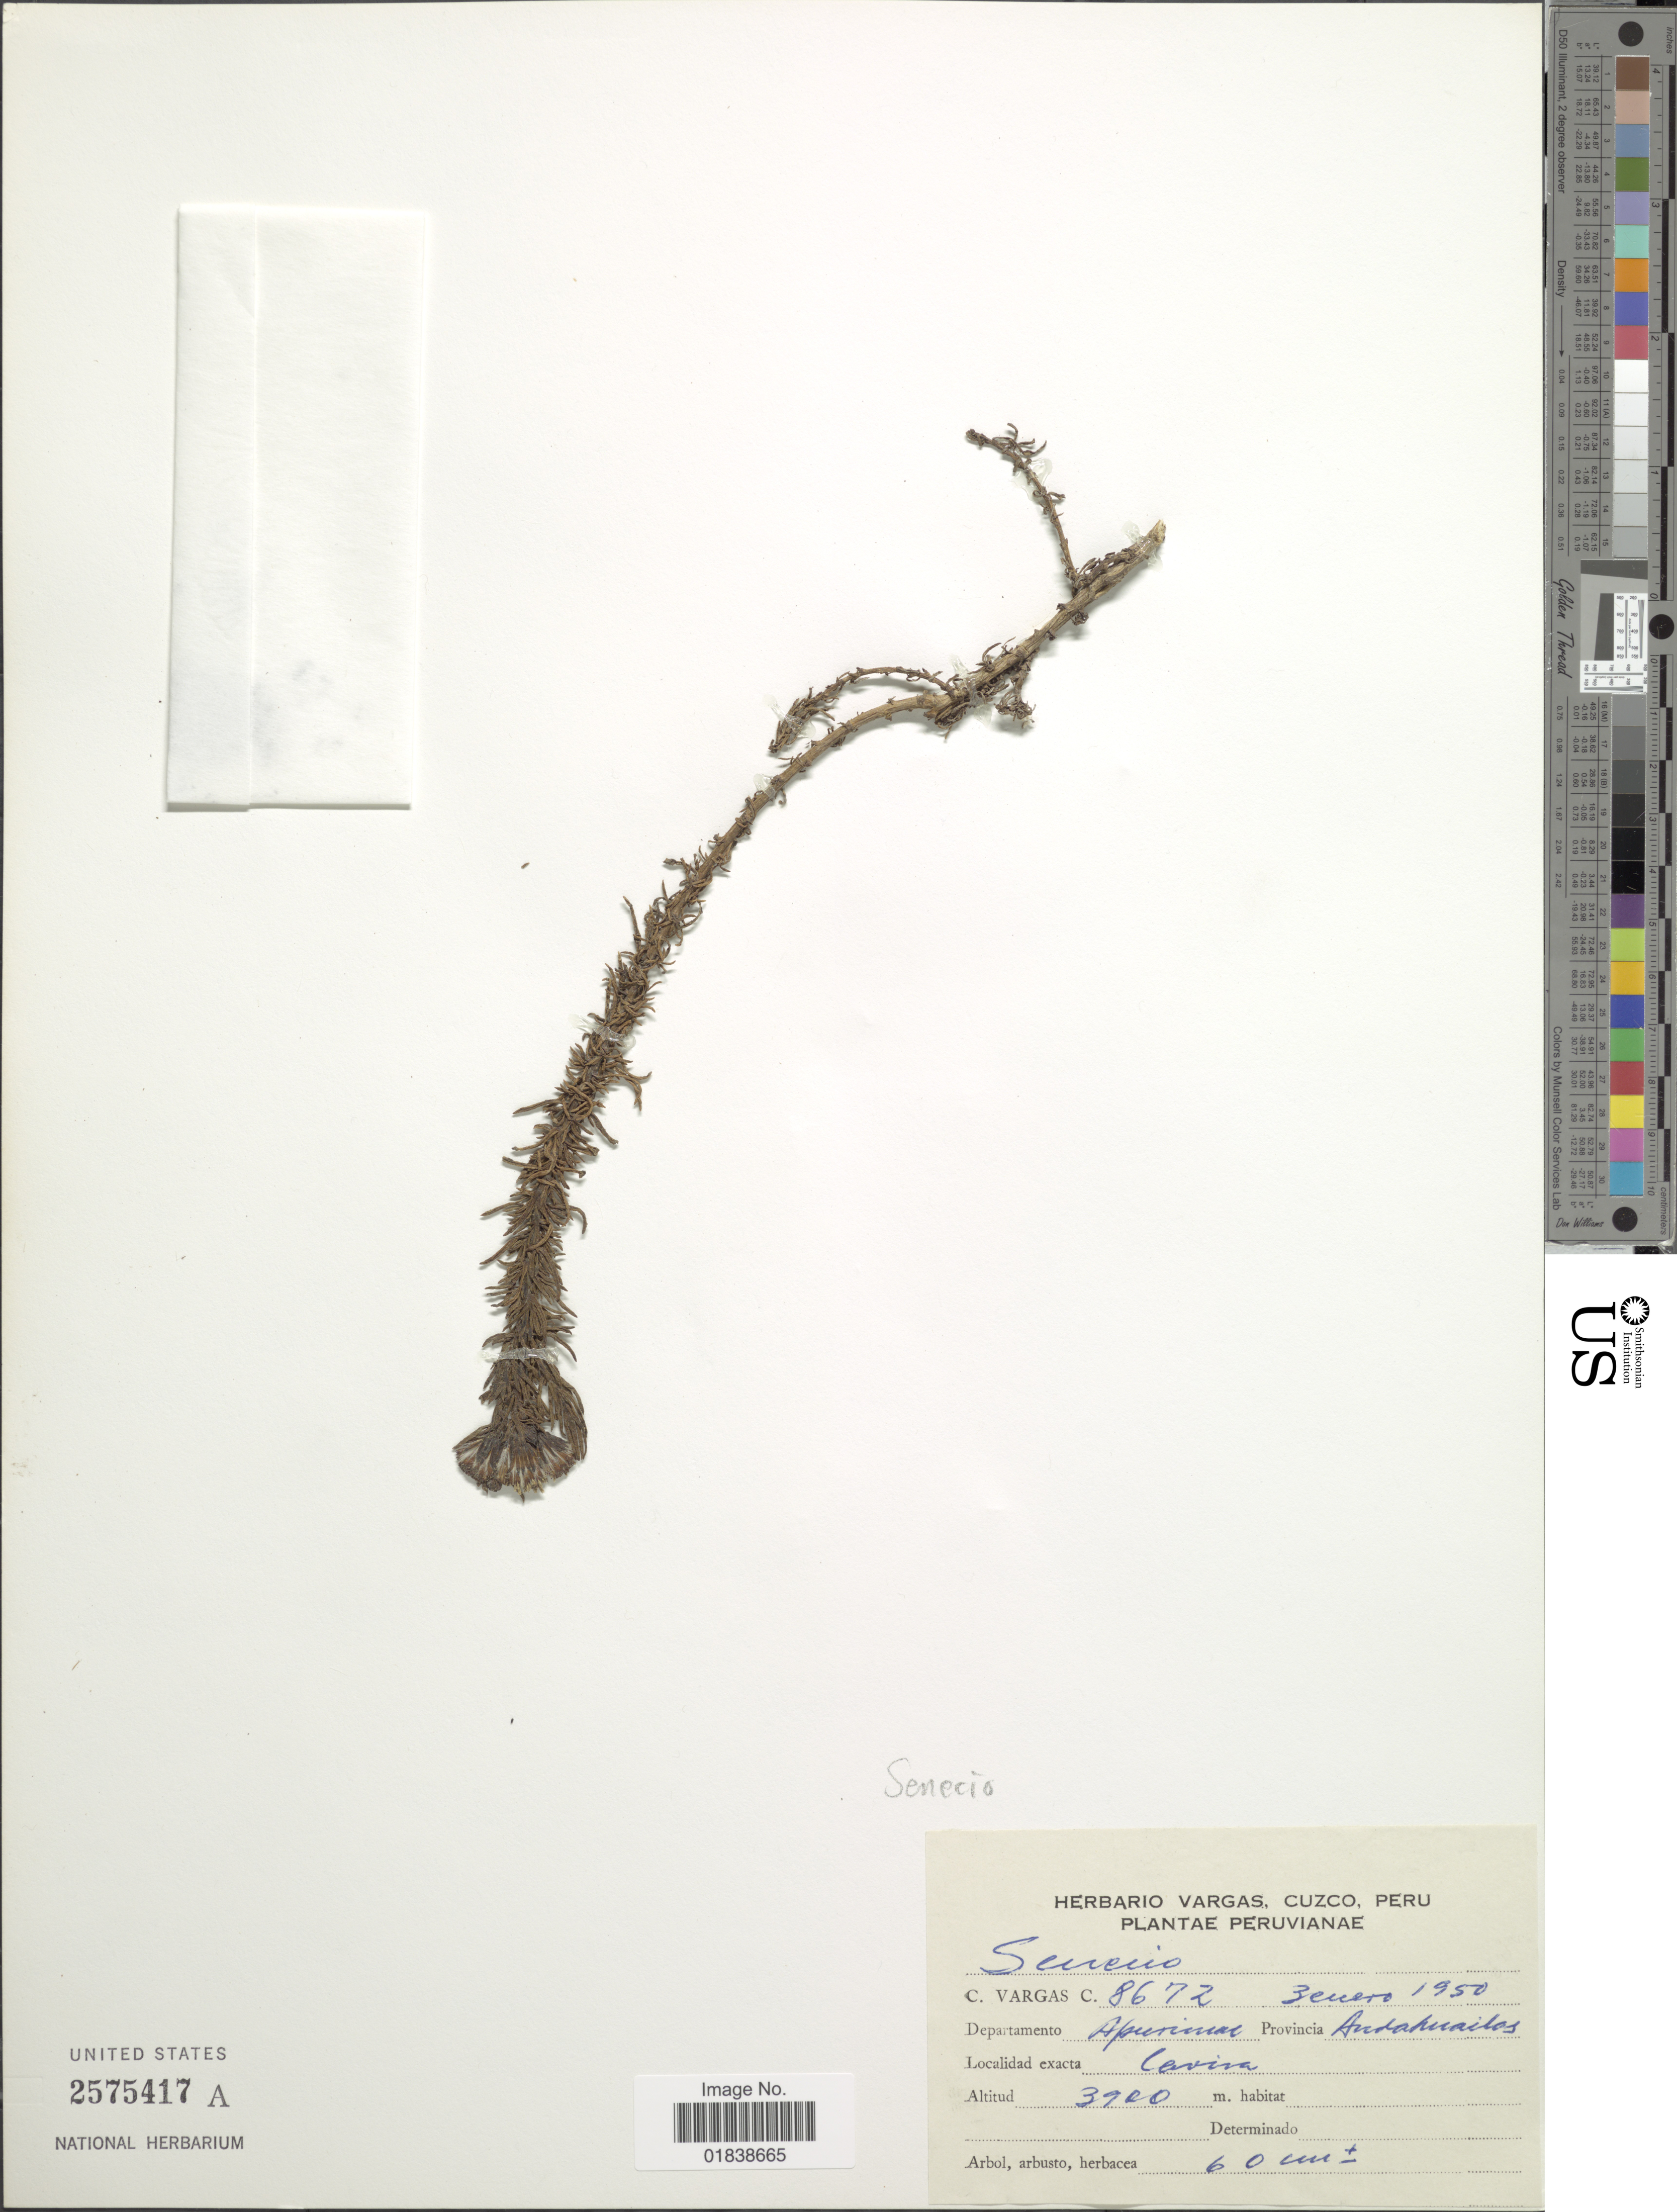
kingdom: Plantae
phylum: Tracheophyta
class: Magnoliopsida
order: Asterales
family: Asteraceae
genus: Senecio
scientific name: Senecio sp.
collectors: C. Vargas Calderón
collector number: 8672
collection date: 1950-01-03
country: Peru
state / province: Apurímac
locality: Provincia Andahuailos = Andahuailas [Andahuaylas], Cavira.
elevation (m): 3900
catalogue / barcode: US 2575417A